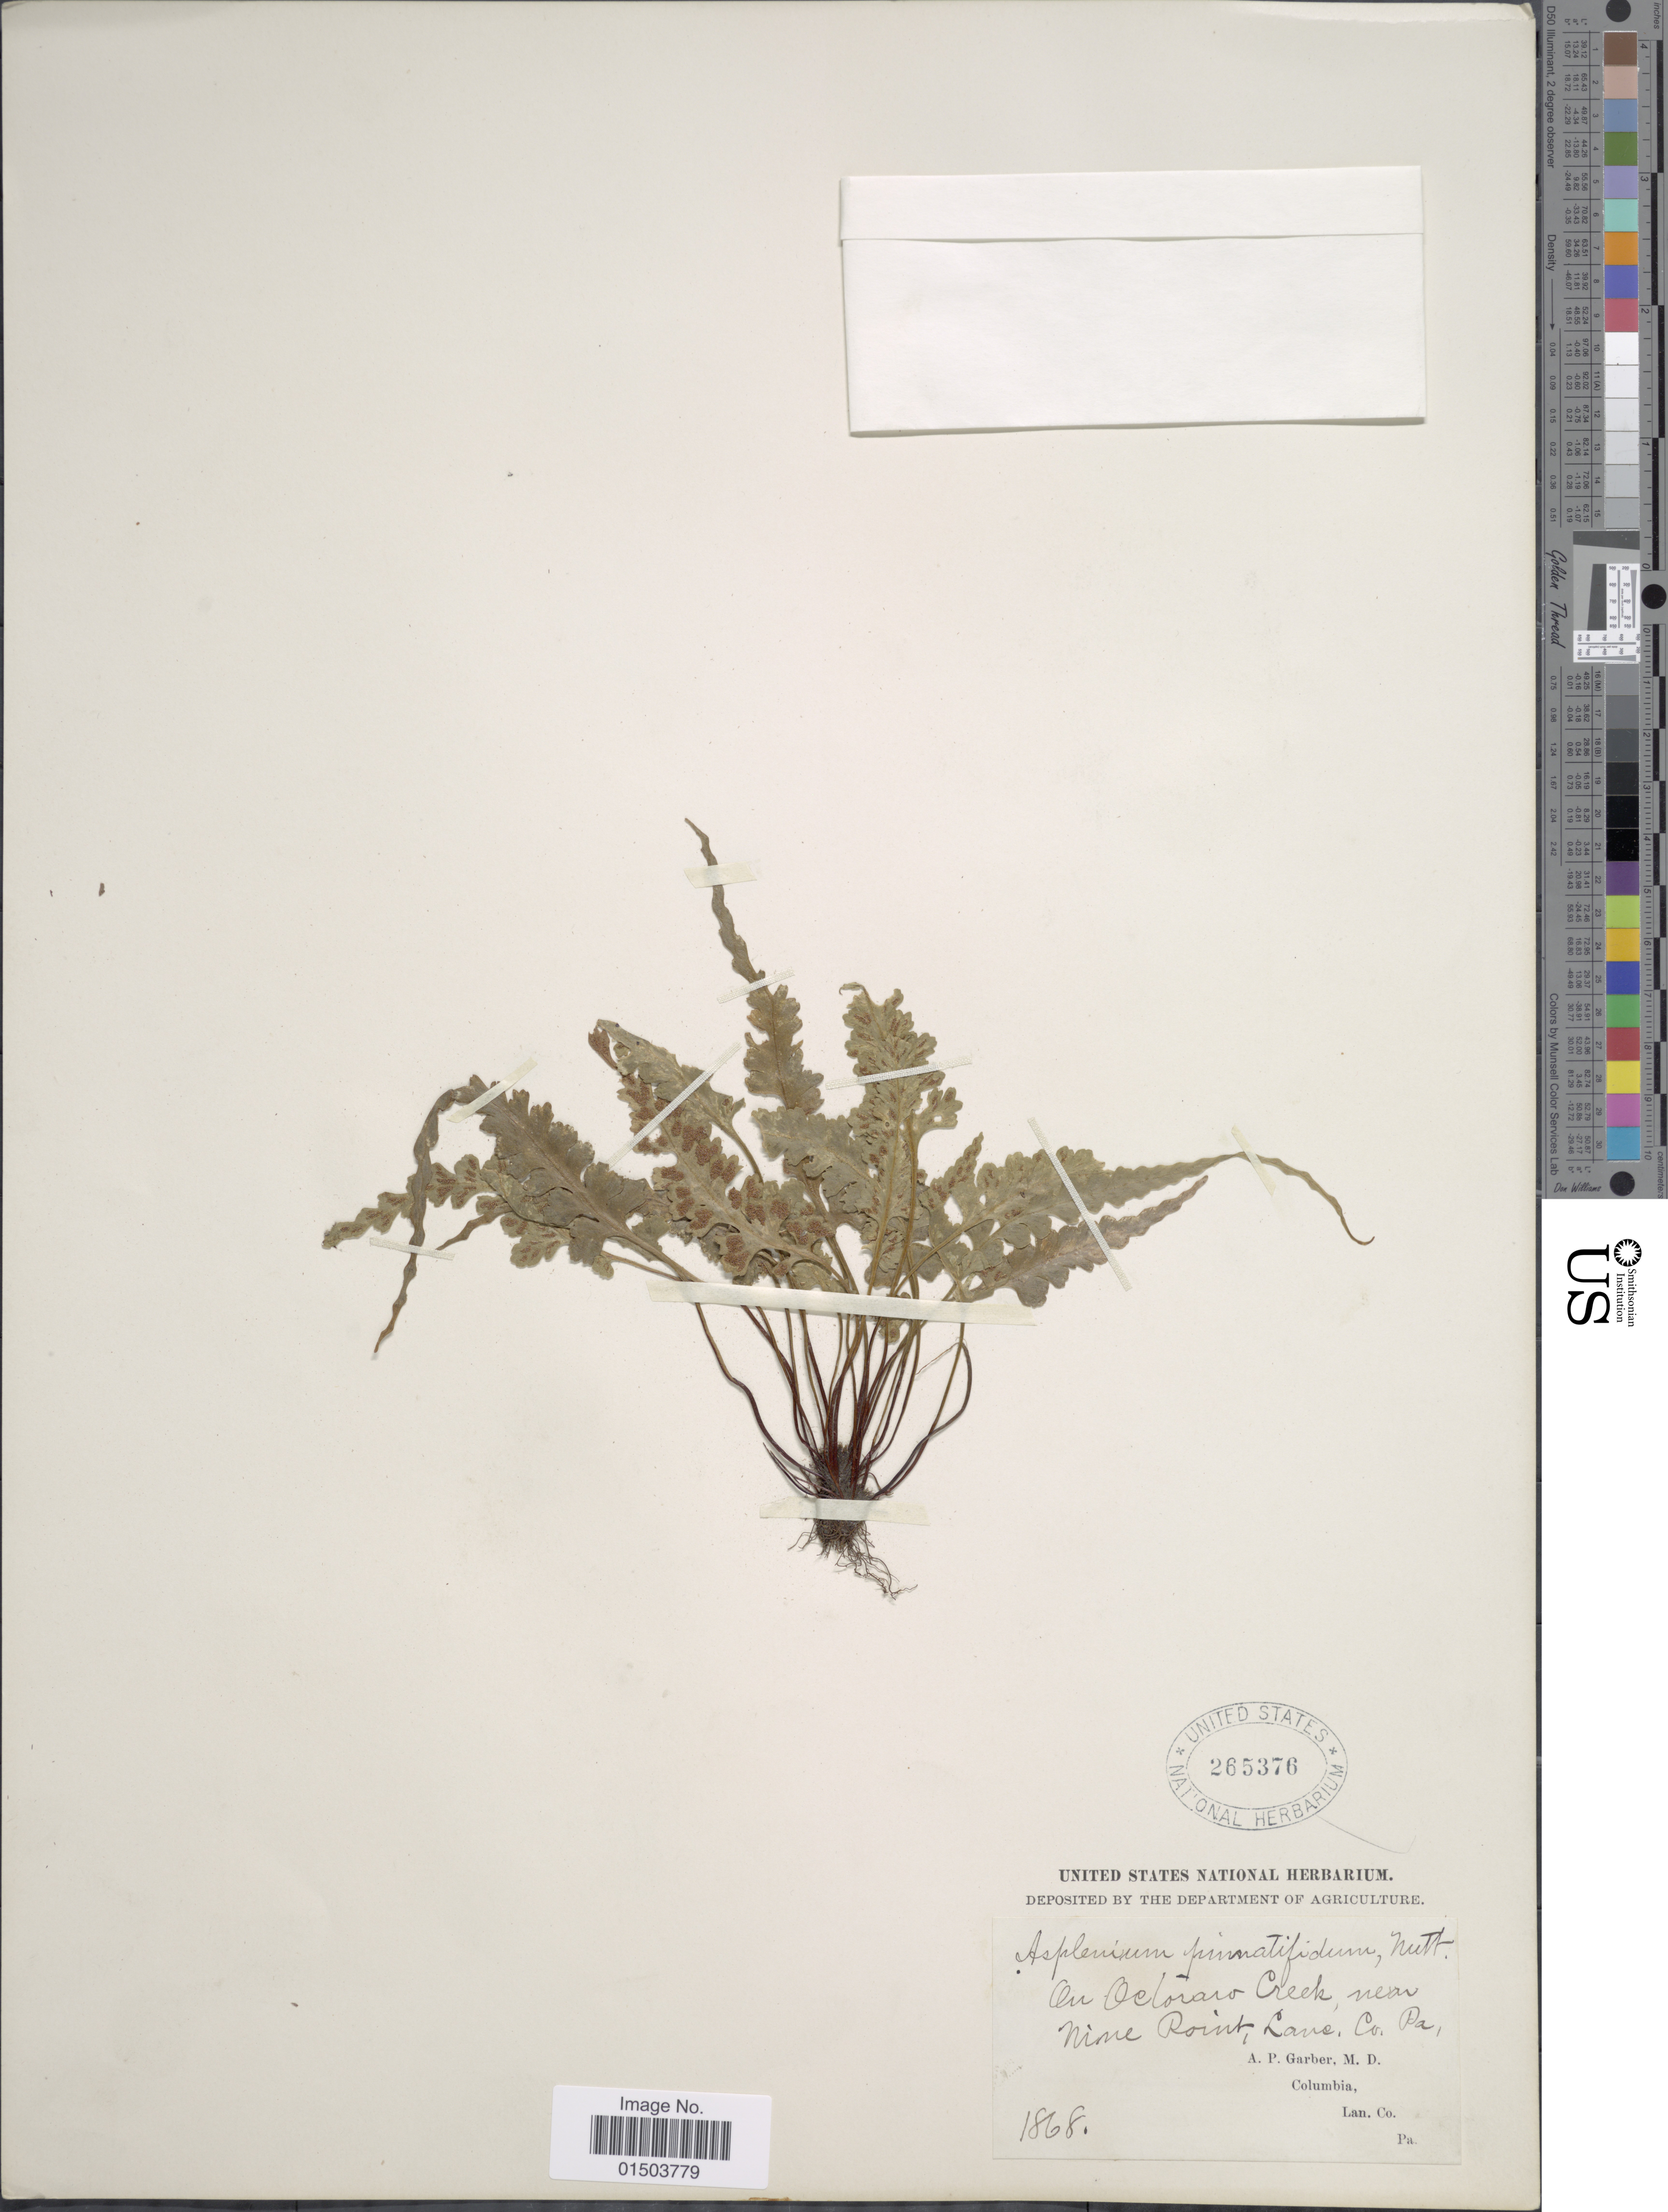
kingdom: Plantae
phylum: Tracheophyta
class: Polypodiopsida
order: Polypodiales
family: Aspleniaceae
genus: Asplenium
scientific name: Asplenium pinnatifidum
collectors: A. P. Garber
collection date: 1868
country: United States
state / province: Pennsylvania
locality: On Octoraro Creek, near Nine Point, Lanc. Co.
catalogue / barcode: US 265376